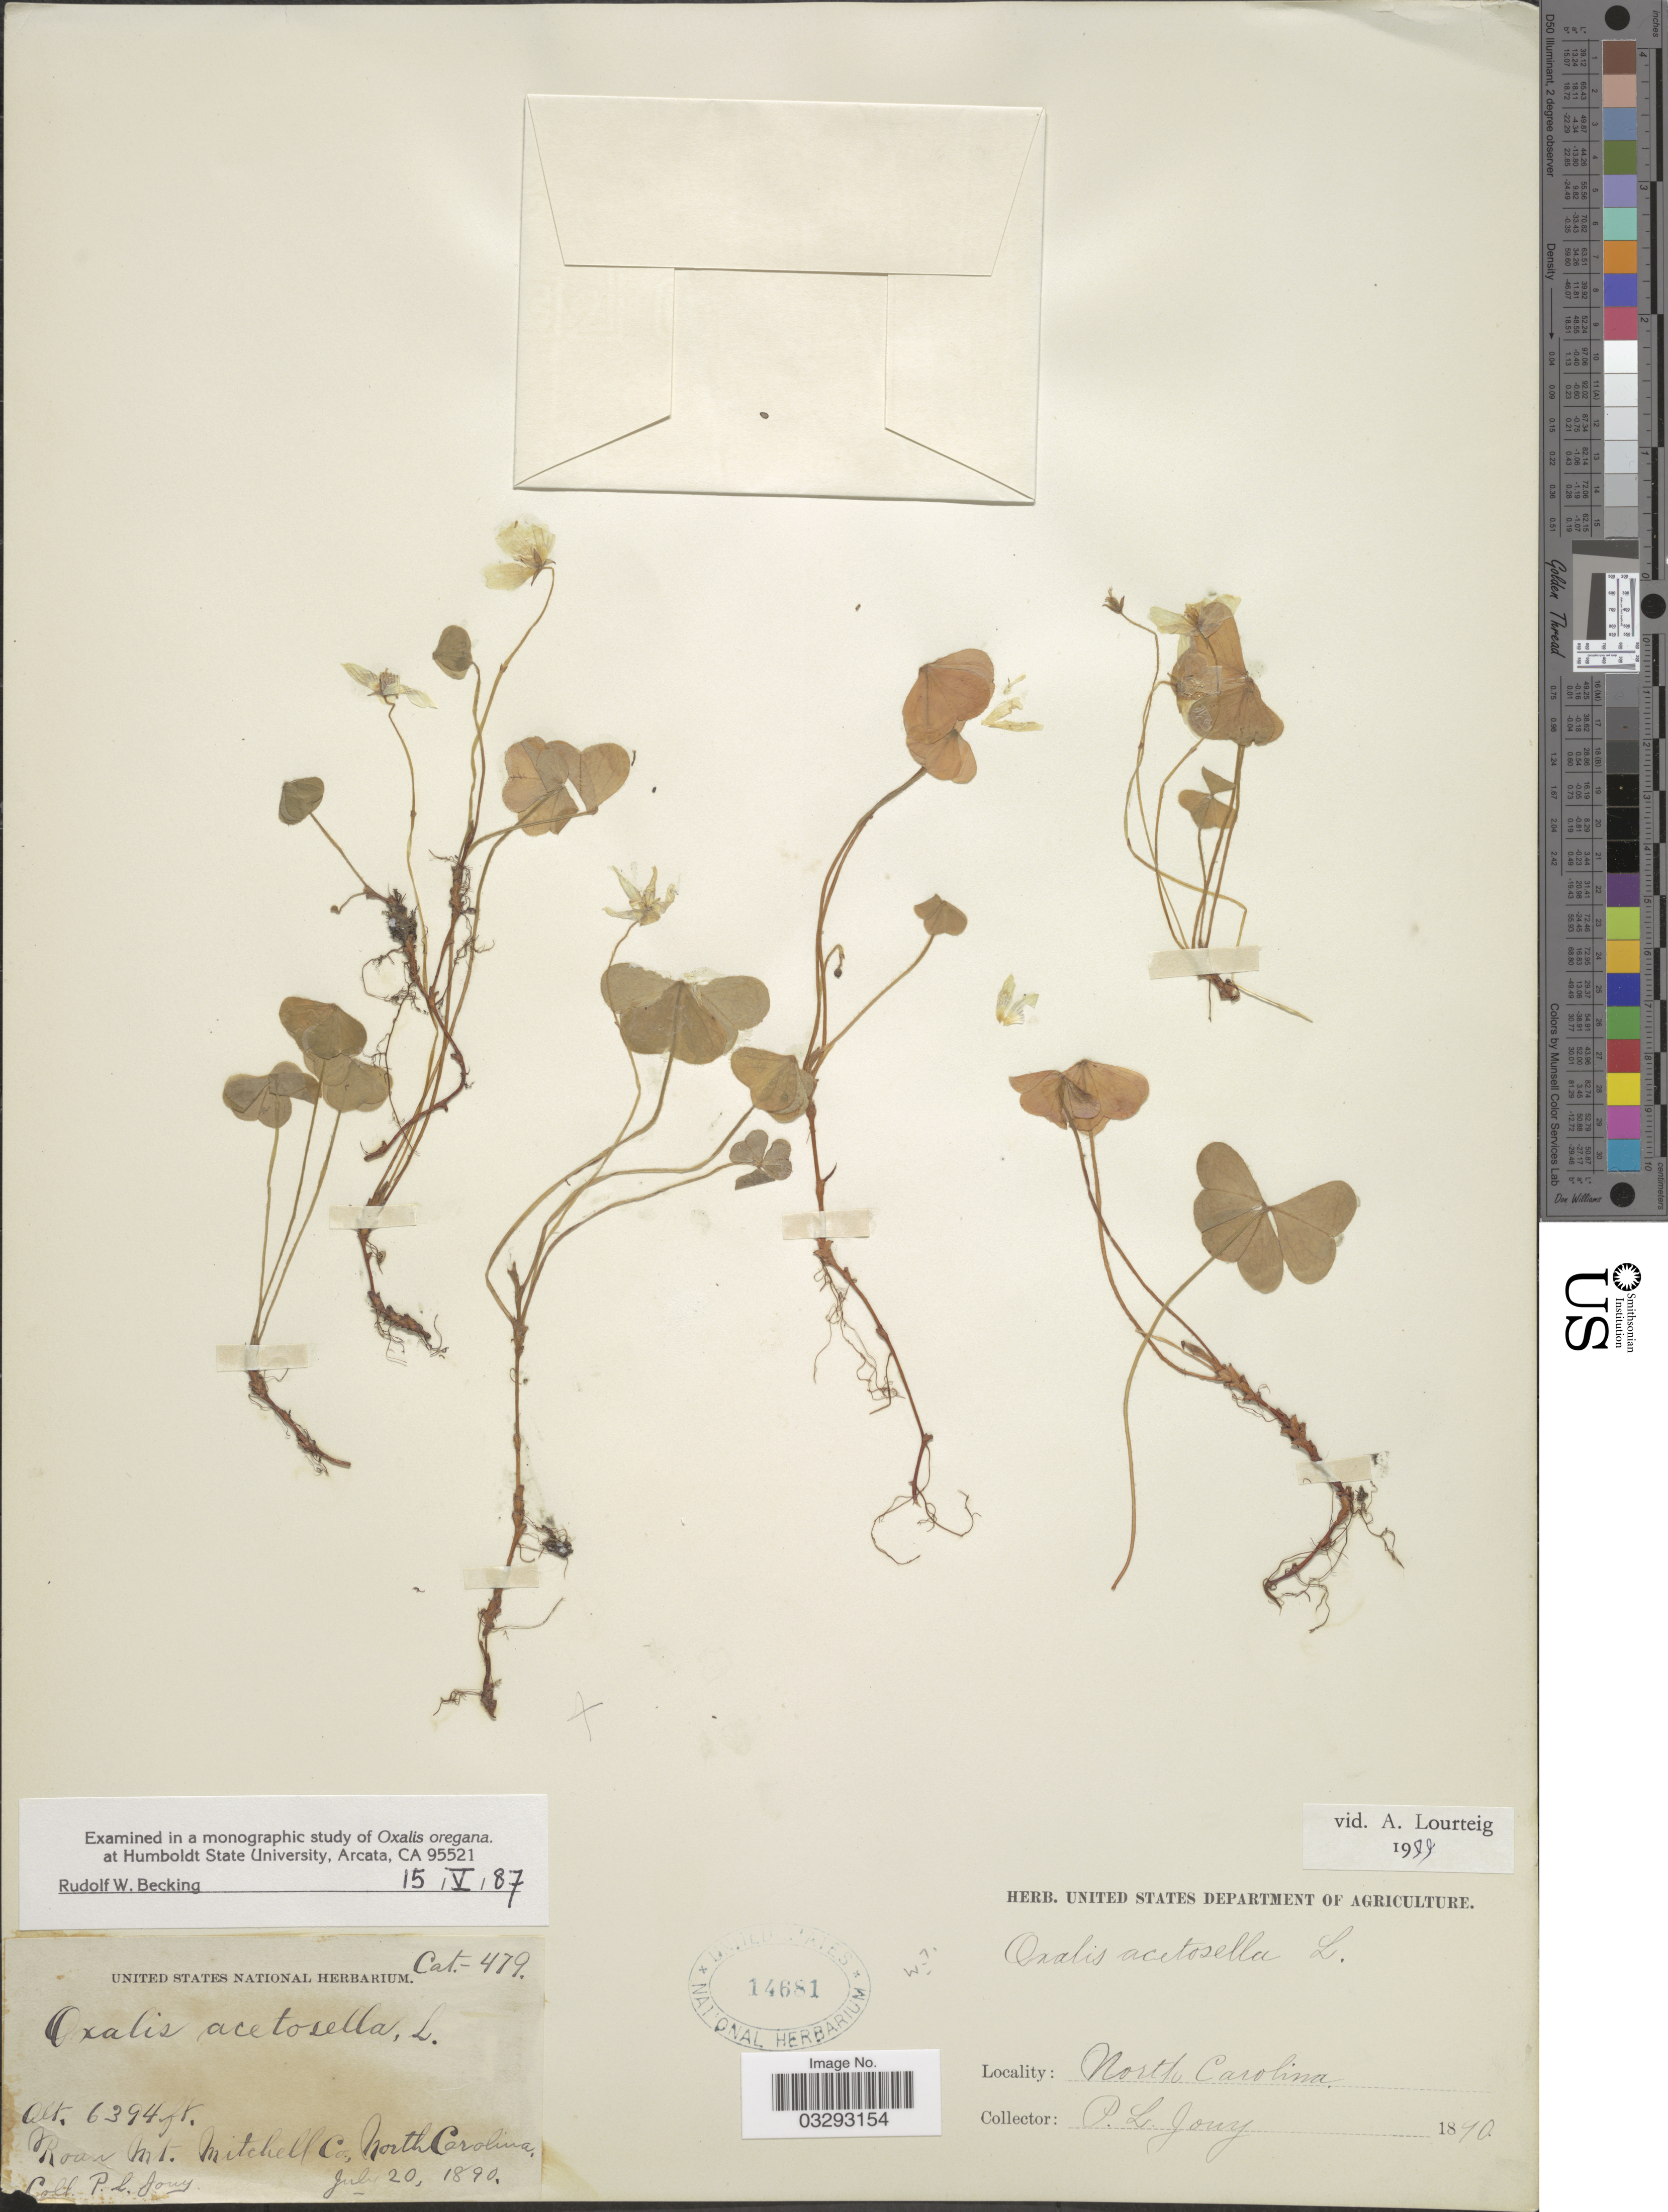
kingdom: Plantae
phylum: Tracheophyta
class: Magnoliopsida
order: Oxalidales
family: Oxalidaceae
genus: Oxalis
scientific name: Oxalis acetosella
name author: L.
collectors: P. Jouy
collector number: Cat.479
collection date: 1890-07-20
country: United States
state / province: North Carolina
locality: Roan Mt. Mitchell Co.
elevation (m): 1949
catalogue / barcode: US 14681